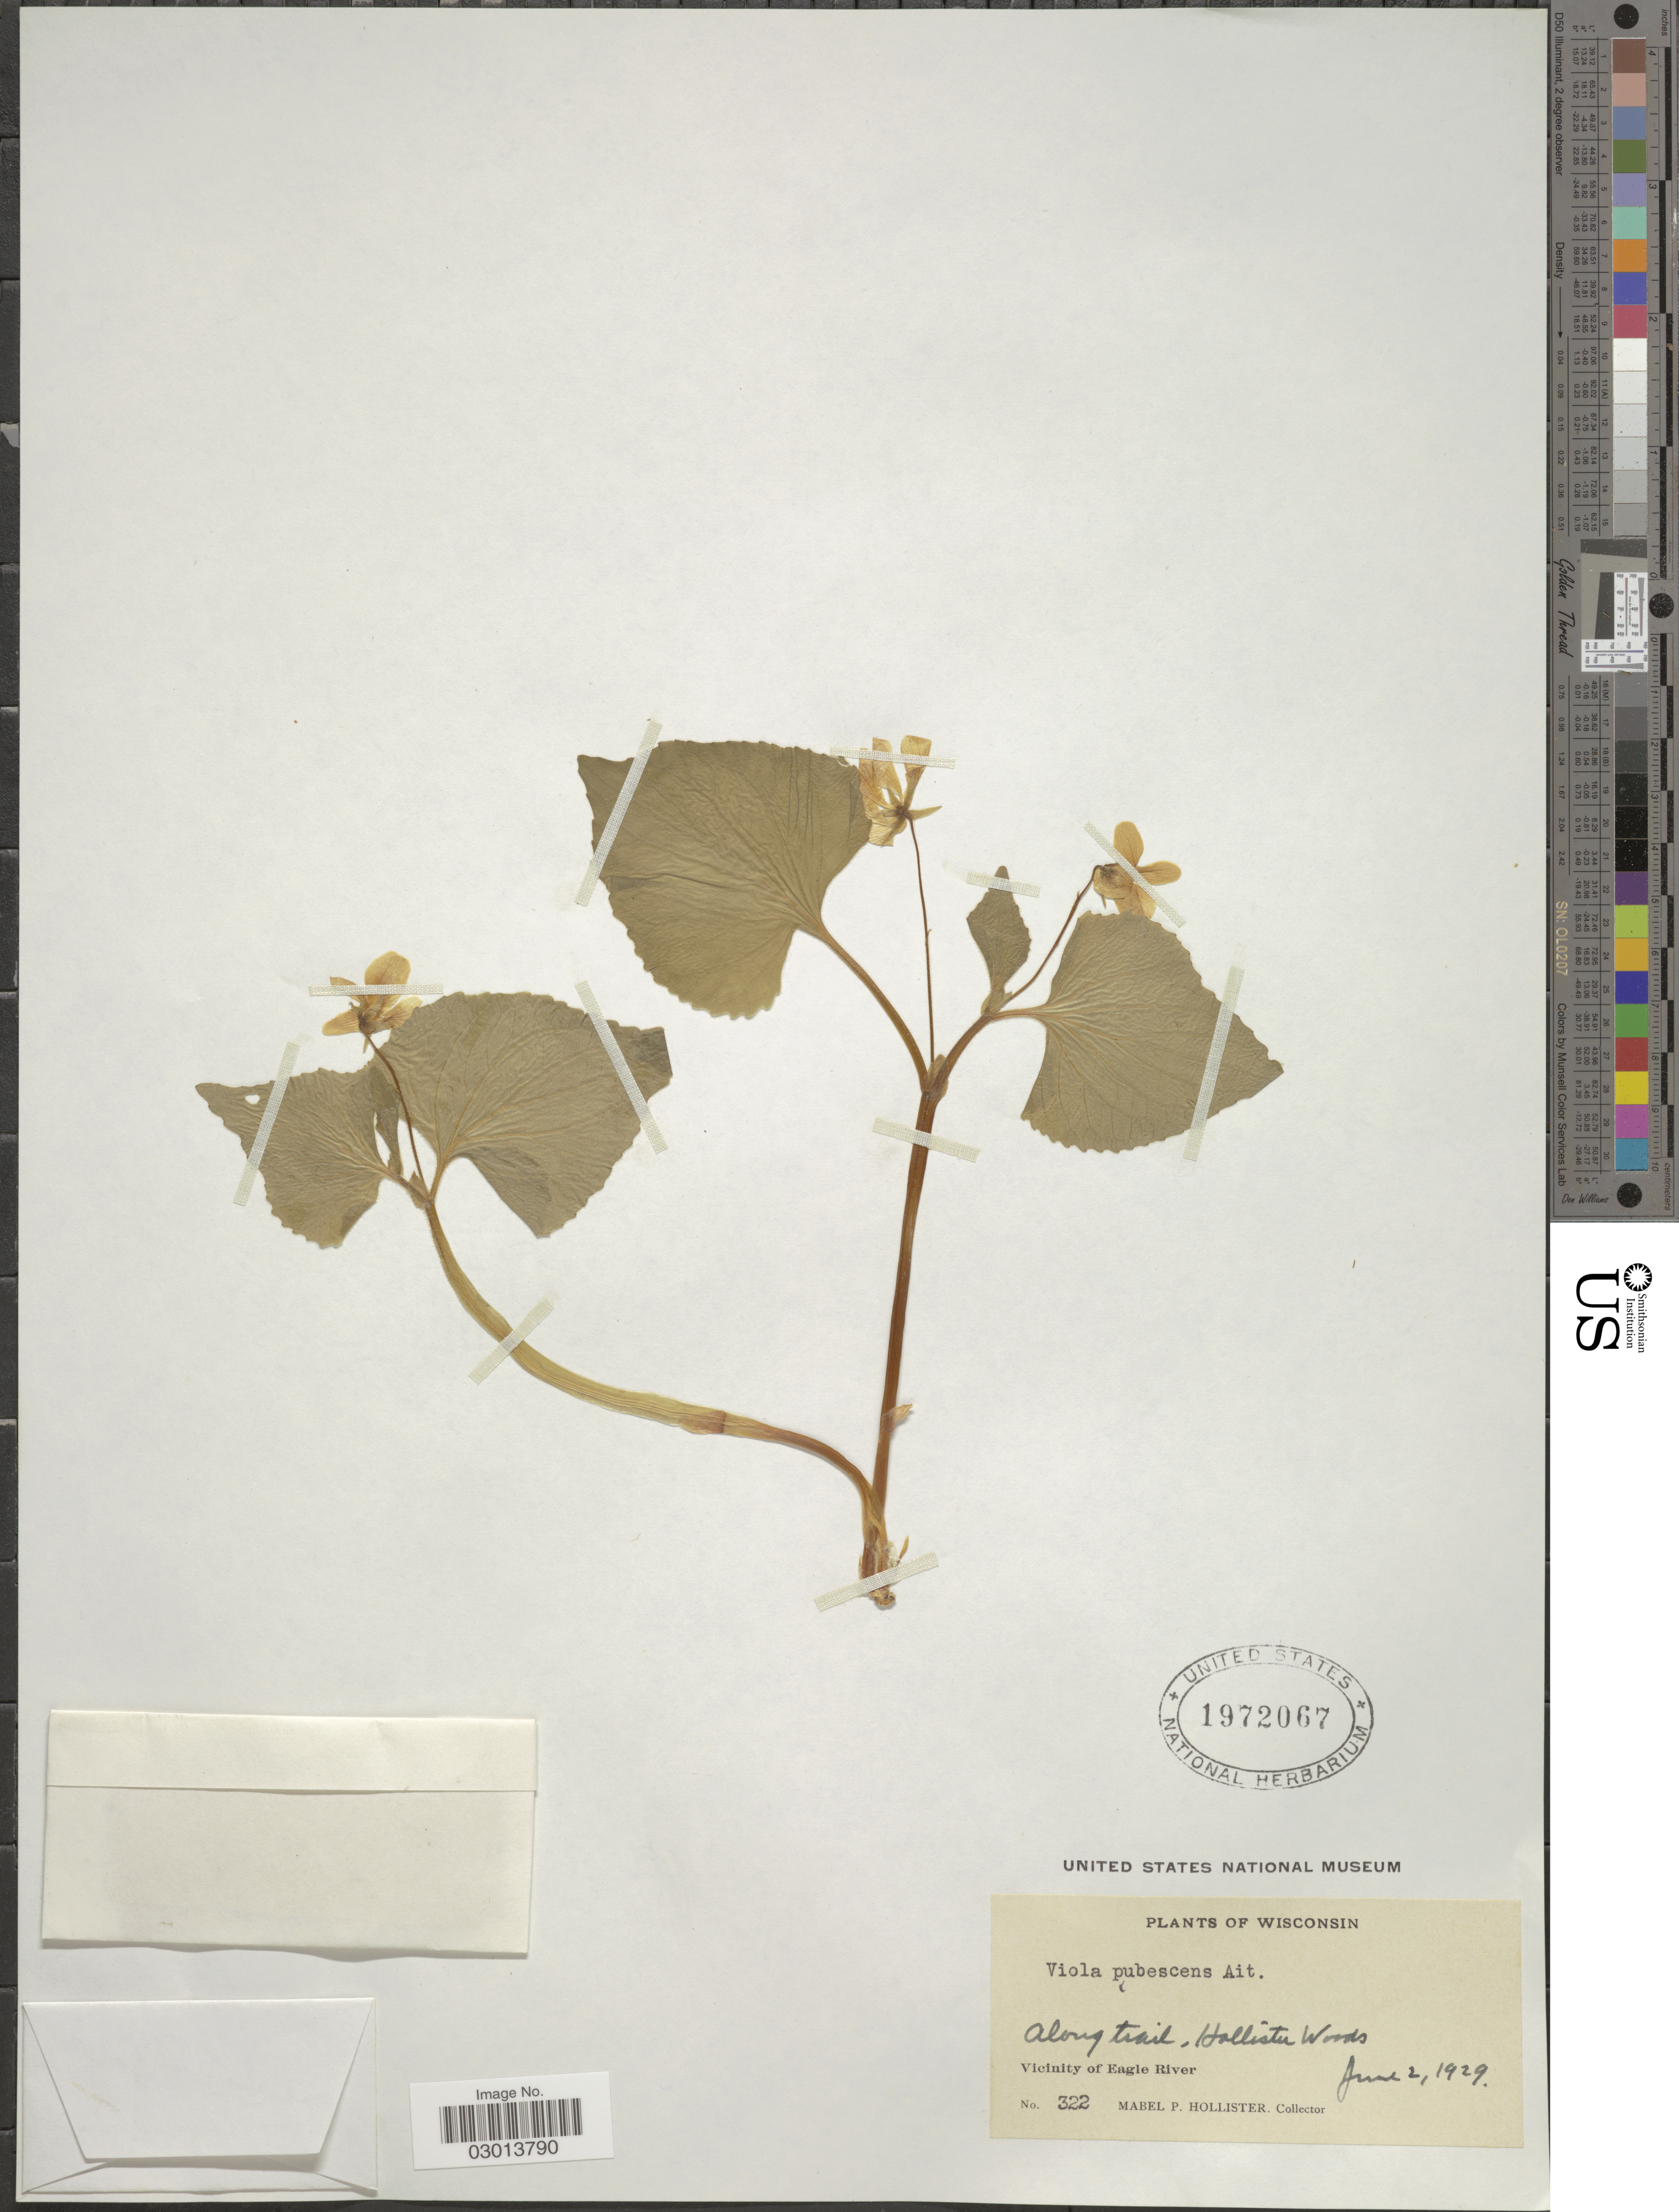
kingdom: Plantae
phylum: Tracheophyta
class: Magnoliopsida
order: Malpighiales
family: Violaceae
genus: Viola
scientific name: Viola pubescens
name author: Aiton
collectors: M. Hollister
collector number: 322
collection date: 1929-06-02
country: United States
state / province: Wisconsin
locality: Along trail, Hollister Woods, Vicinity of Eagle River.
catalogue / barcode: US 1972067